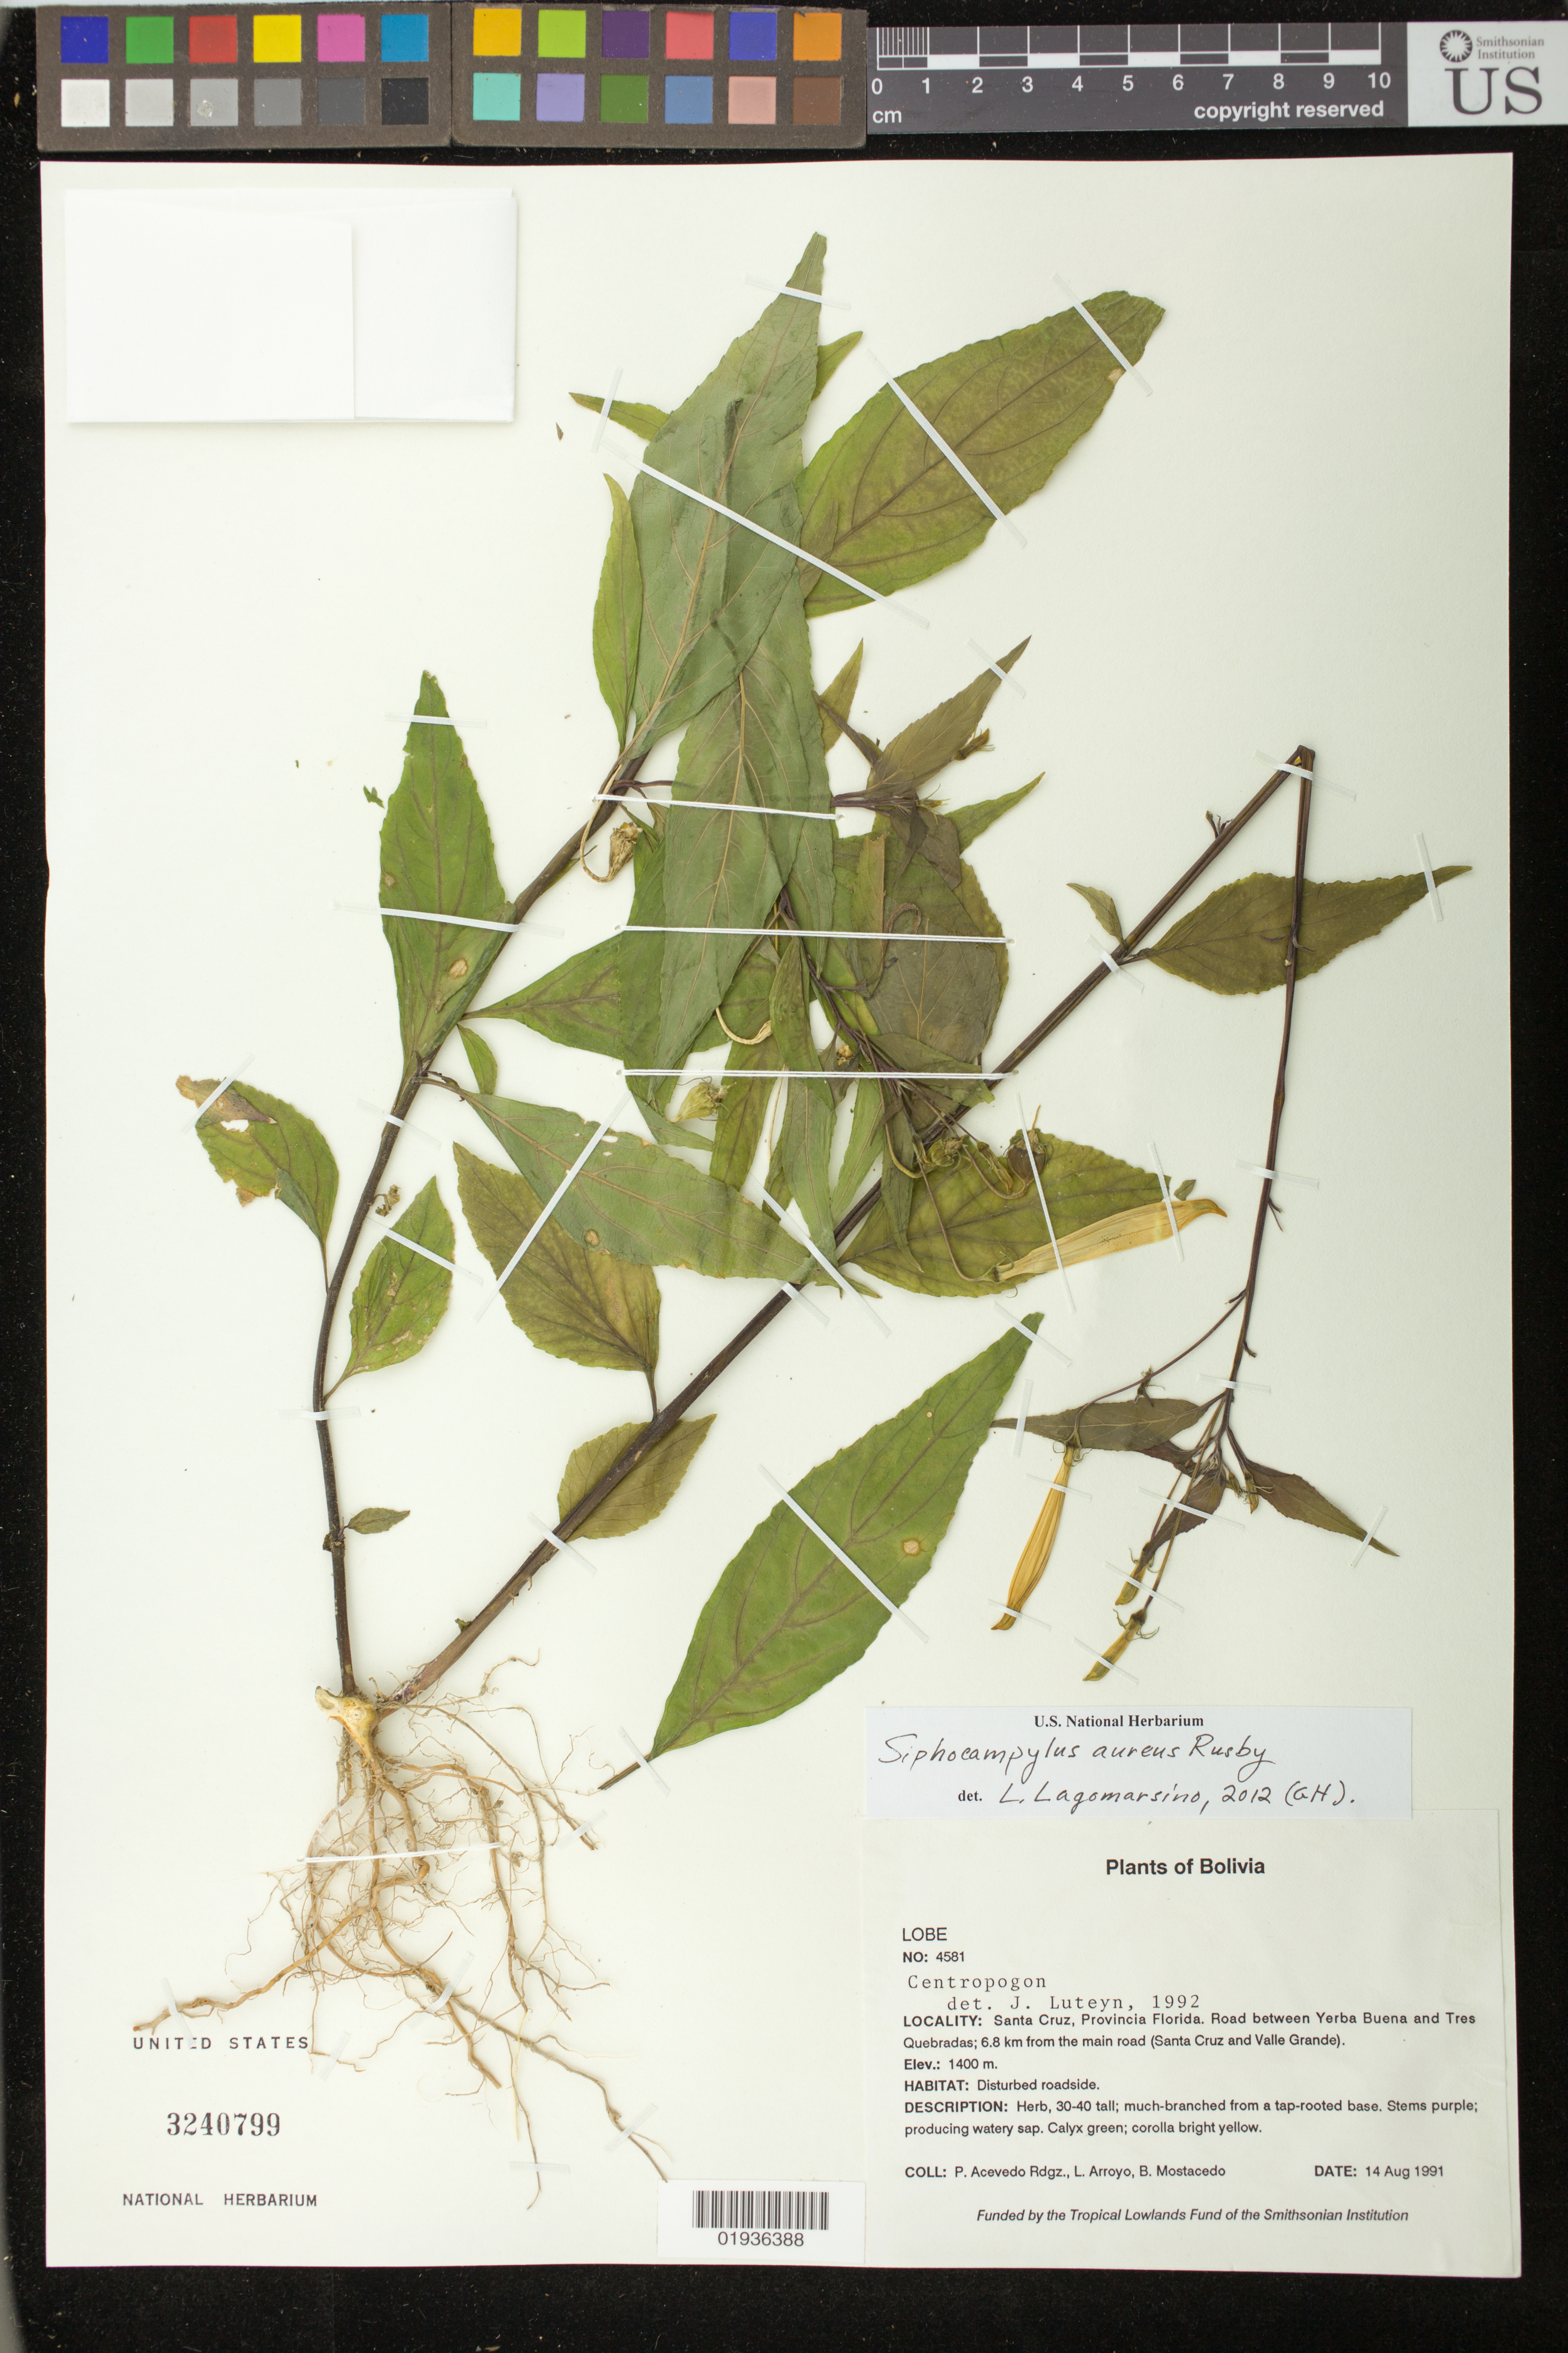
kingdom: Plantae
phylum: Tracheophyta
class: Magnoliopsida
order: Asterales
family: Campanulaceae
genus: Siphocampylus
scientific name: Siphocampylus aureus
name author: Rusby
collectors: P. Acevedo-Rodr., L. Arroyo & B. Mostacedo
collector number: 4581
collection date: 1991-08-14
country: Bolivia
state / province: Santa Cruz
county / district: Florida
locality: Road between Yerba Buena and Tres Quebradas; 6.8 km from the main road (Santa Cruz and Valle Grande).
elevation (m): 1400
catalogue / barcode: US 3240799